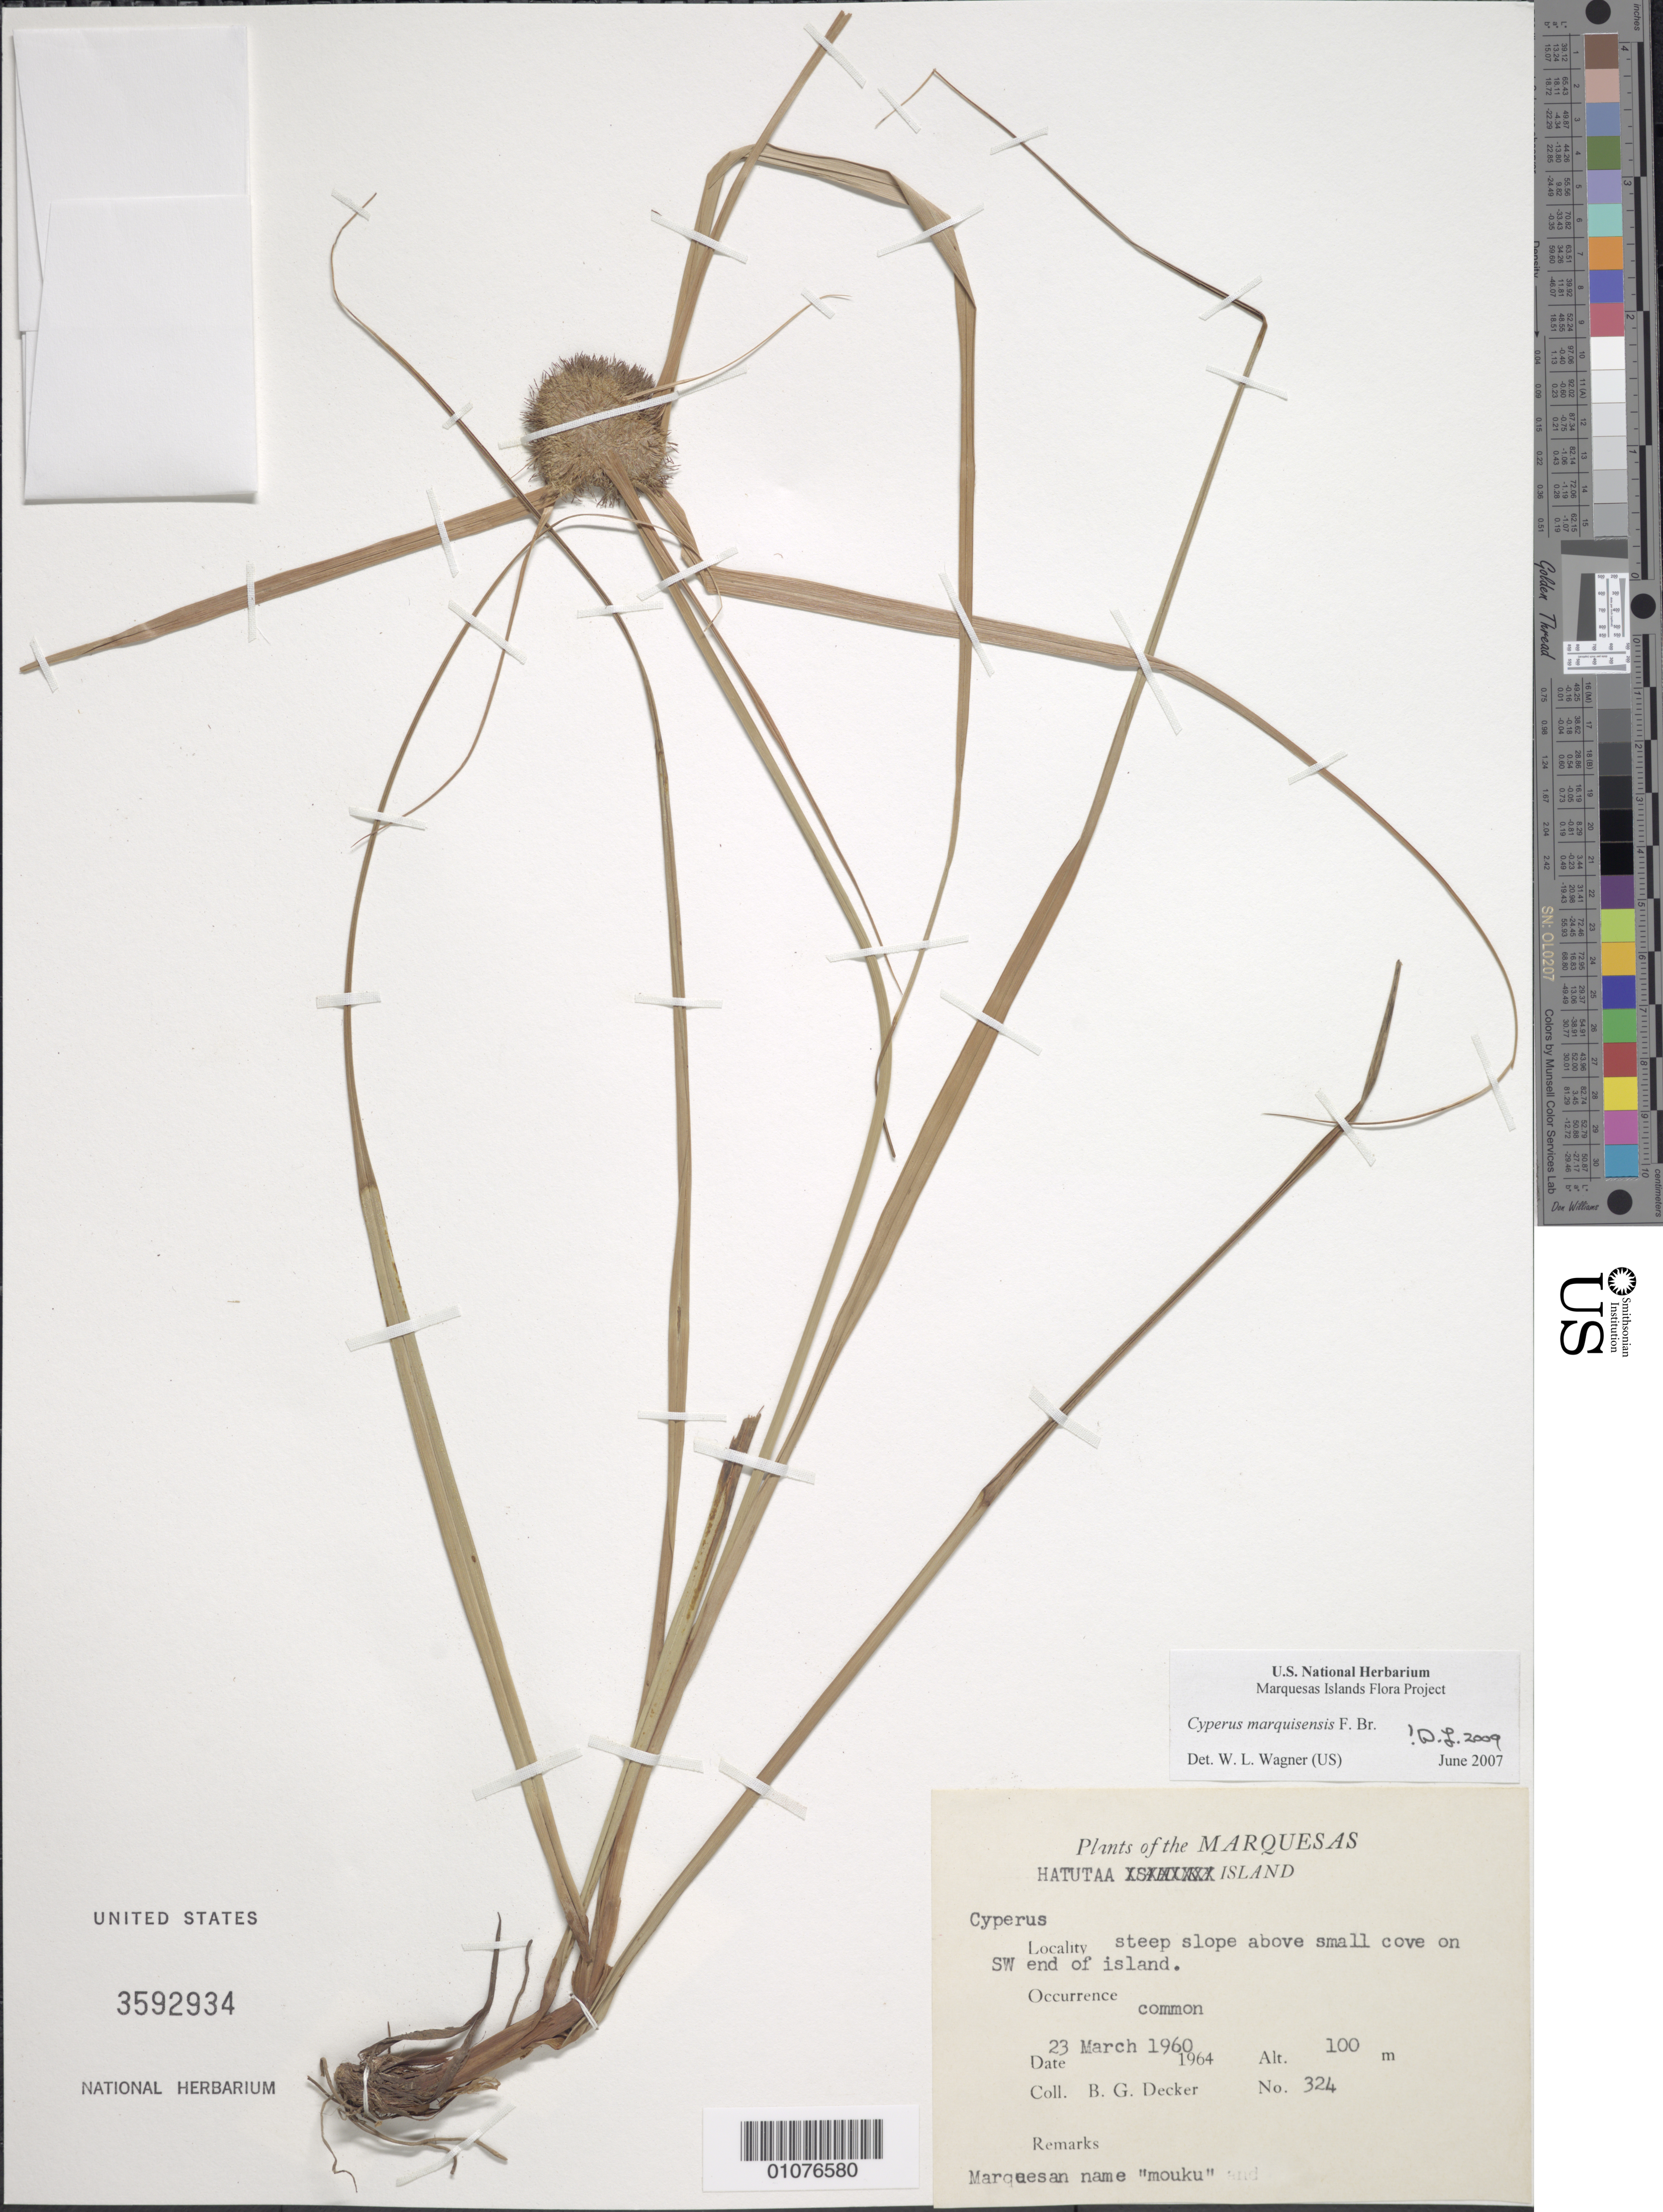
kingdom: Plantae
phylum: Tracheophyta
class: Liliopsida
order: Poales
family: Cyperaceae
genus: Cyperus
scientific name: Cyperus marquisensis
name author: F. Br.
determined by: Lorence, David H., (PTBG), National Tropical Botanical Garden (UNITED STATES)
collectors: B. G. Decker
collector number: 324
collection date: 1960-03-23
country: French Polynesia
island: Hatutaa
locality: Steep slope above small cove on SW end of island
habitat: Common on Hatutaa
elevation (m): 100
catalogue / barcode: US 3592934